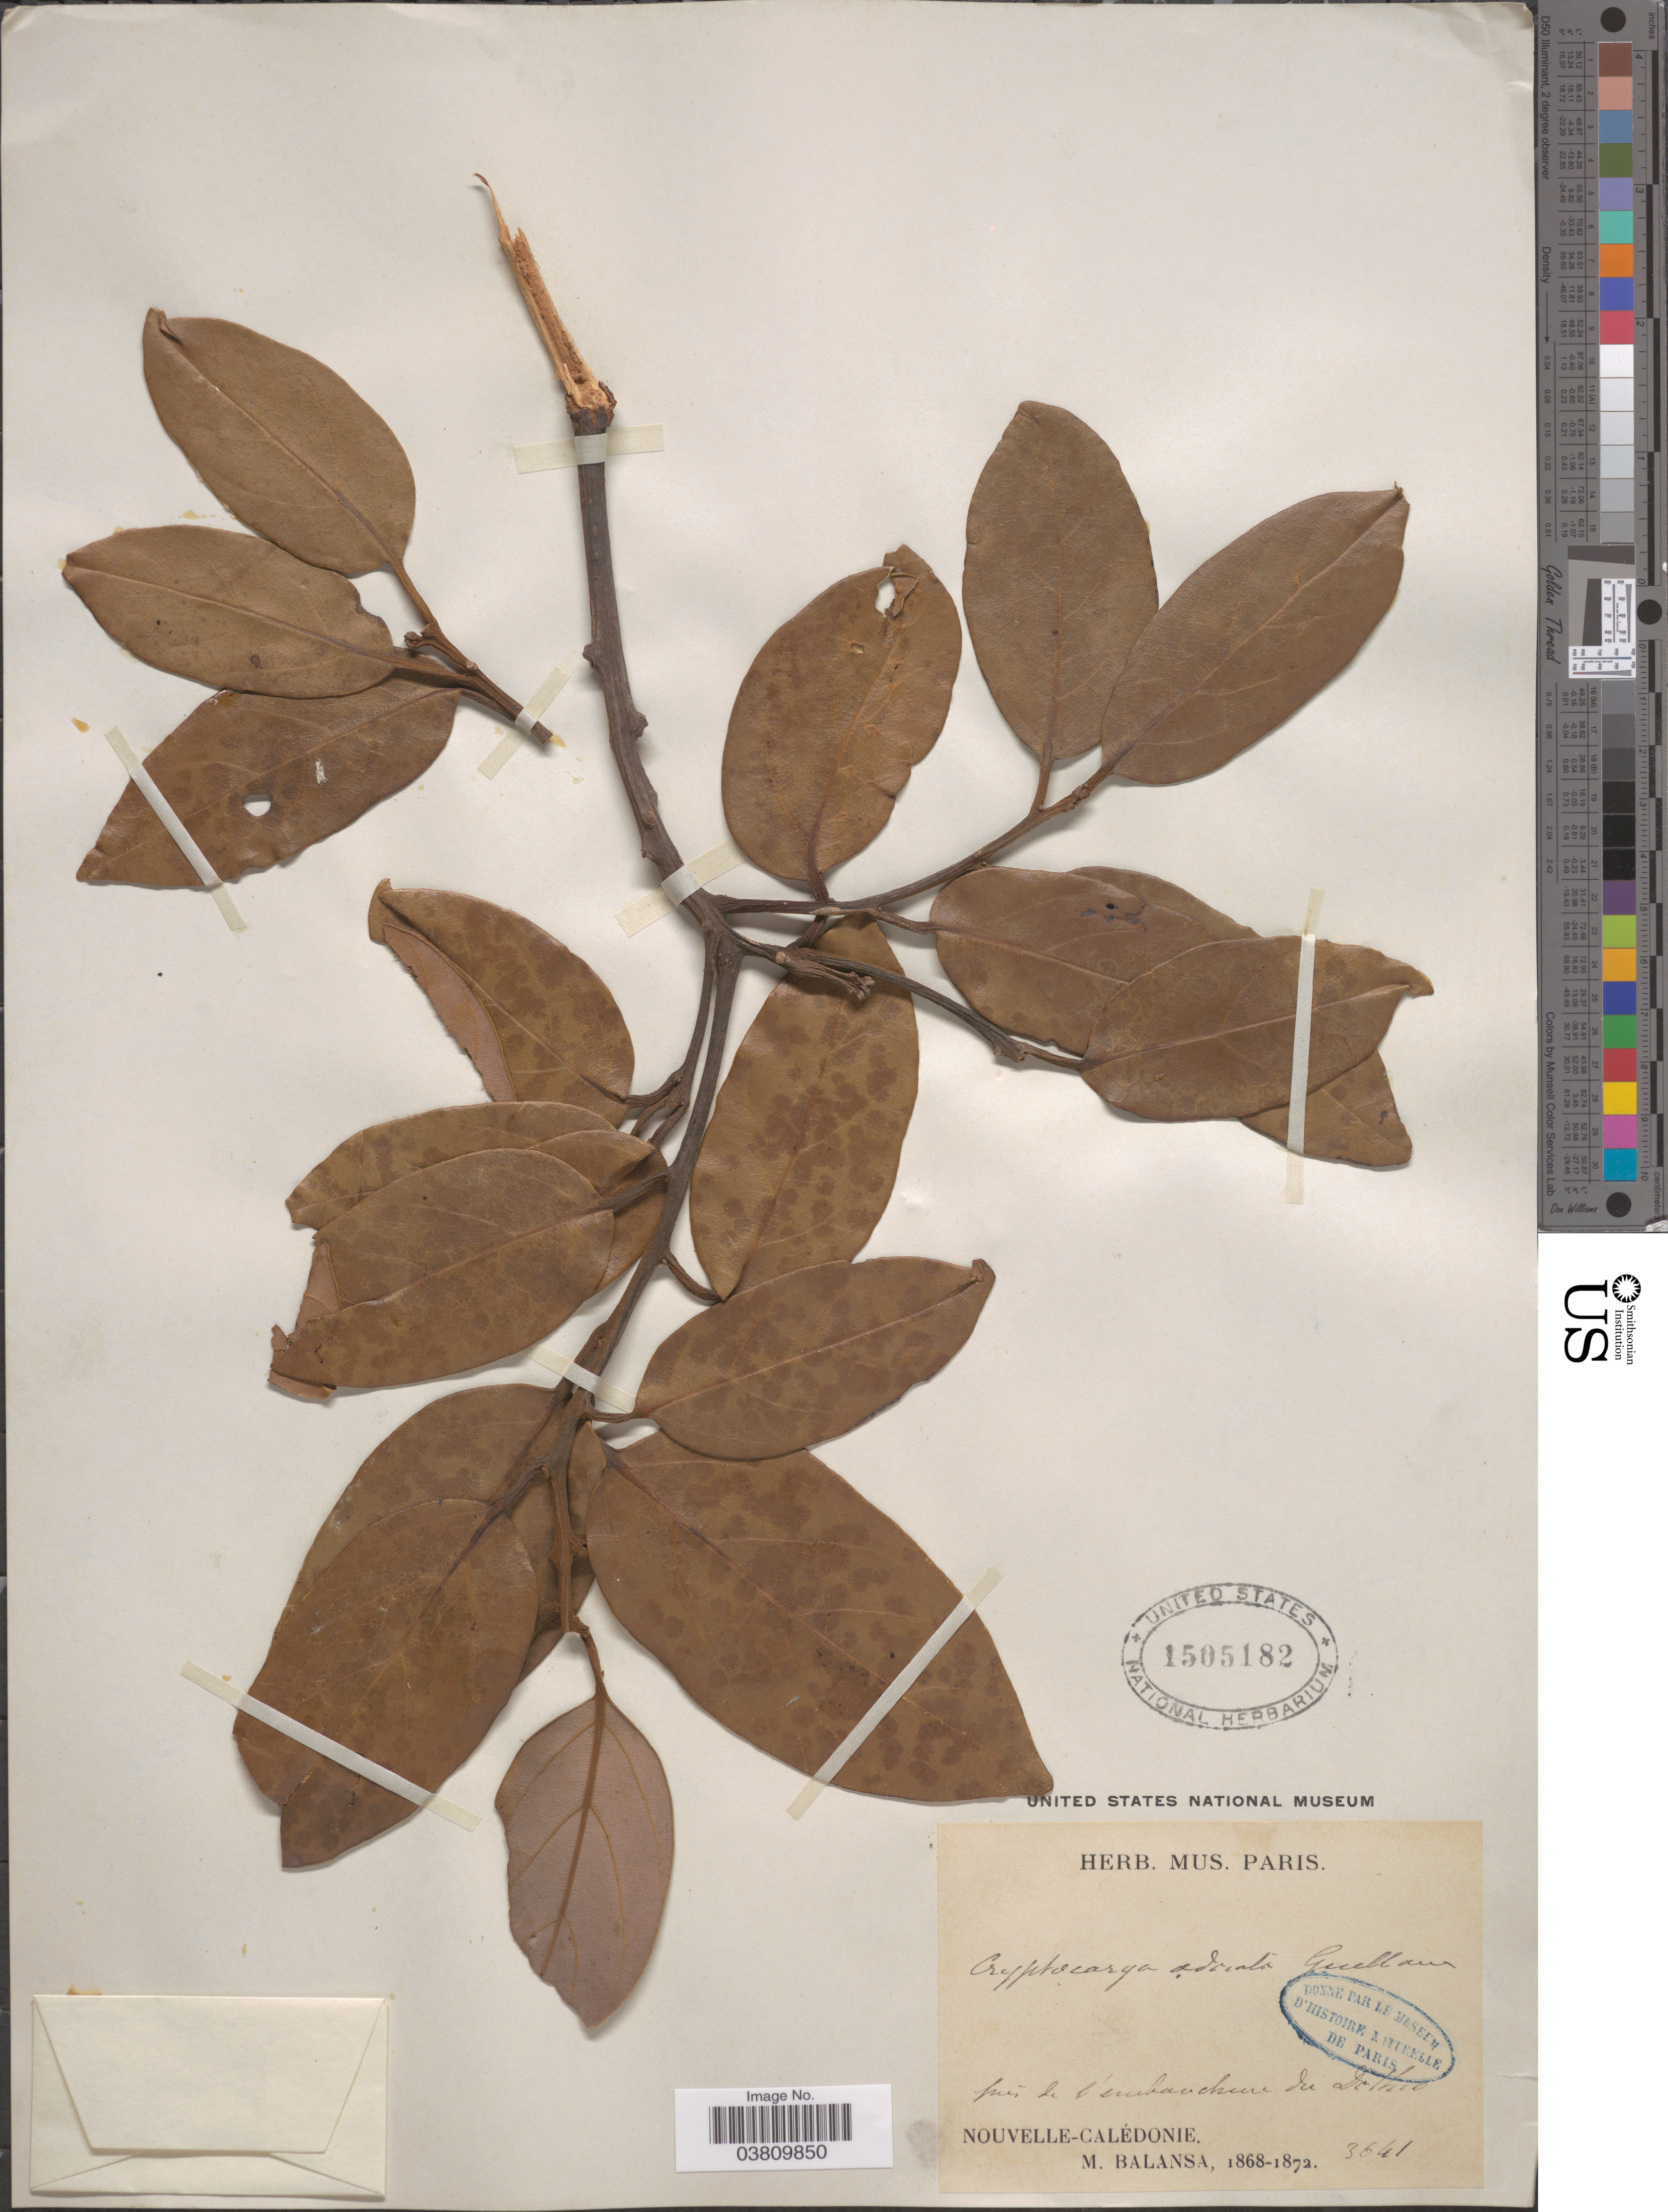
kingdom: Plantae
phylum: Tracheophyta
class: Magnoliopsida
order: Laurales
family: Lauraceae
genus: Cryptocarya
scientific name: Cryptocarya odorata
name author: Guillaumin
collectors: B. Balansa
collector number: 3641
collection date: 1868/1872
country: New Caledonia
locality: Prés de l'embanchure de Delhio. [interpreted] Nouvelle Calédonie.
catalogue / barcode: US 1505182